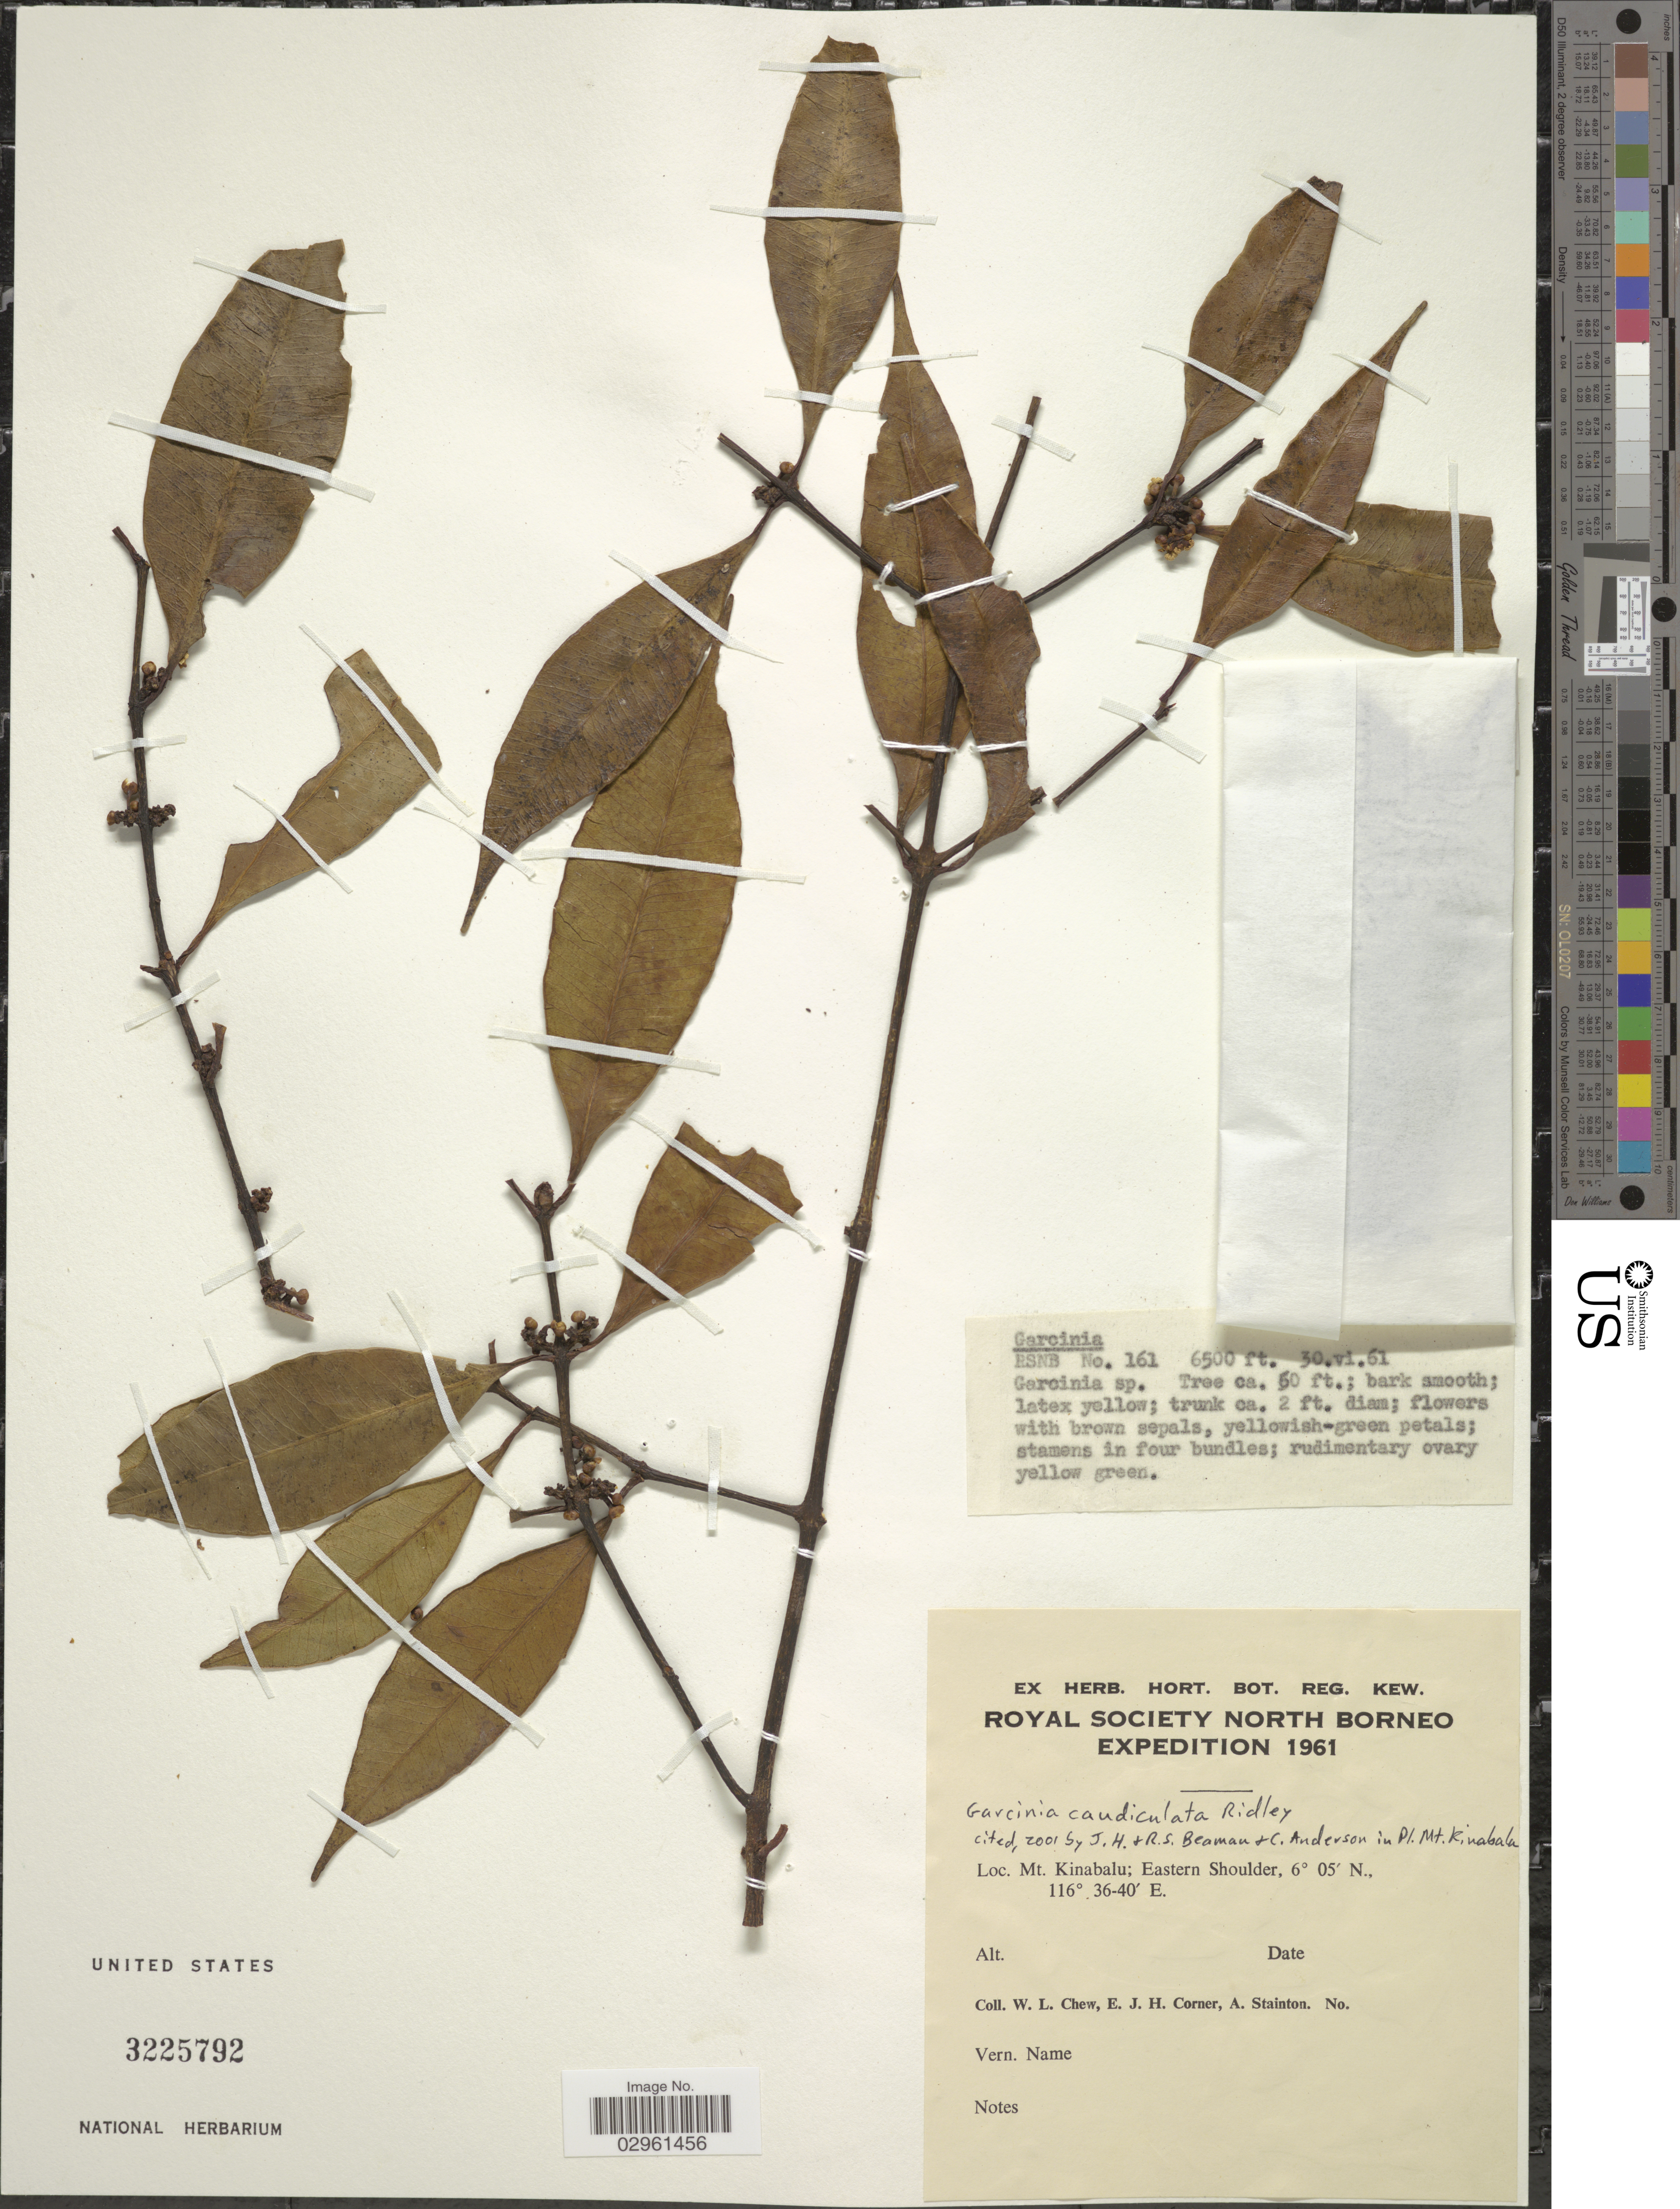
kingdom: Plantae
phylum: Tracheophyta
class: Magnoliopsida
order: Malpighiales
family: Clusiaceae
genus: Garcinia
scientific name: Garcinia caudiculata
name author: Ridl.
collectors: W. Chew, E. Corner & A. Stainton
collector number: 161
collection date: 1961-06-30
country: Malaysia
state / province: Sabah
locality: Mt. Kinabalu; Eastern Shoulder.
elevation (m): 1981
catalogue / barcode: US 3225792